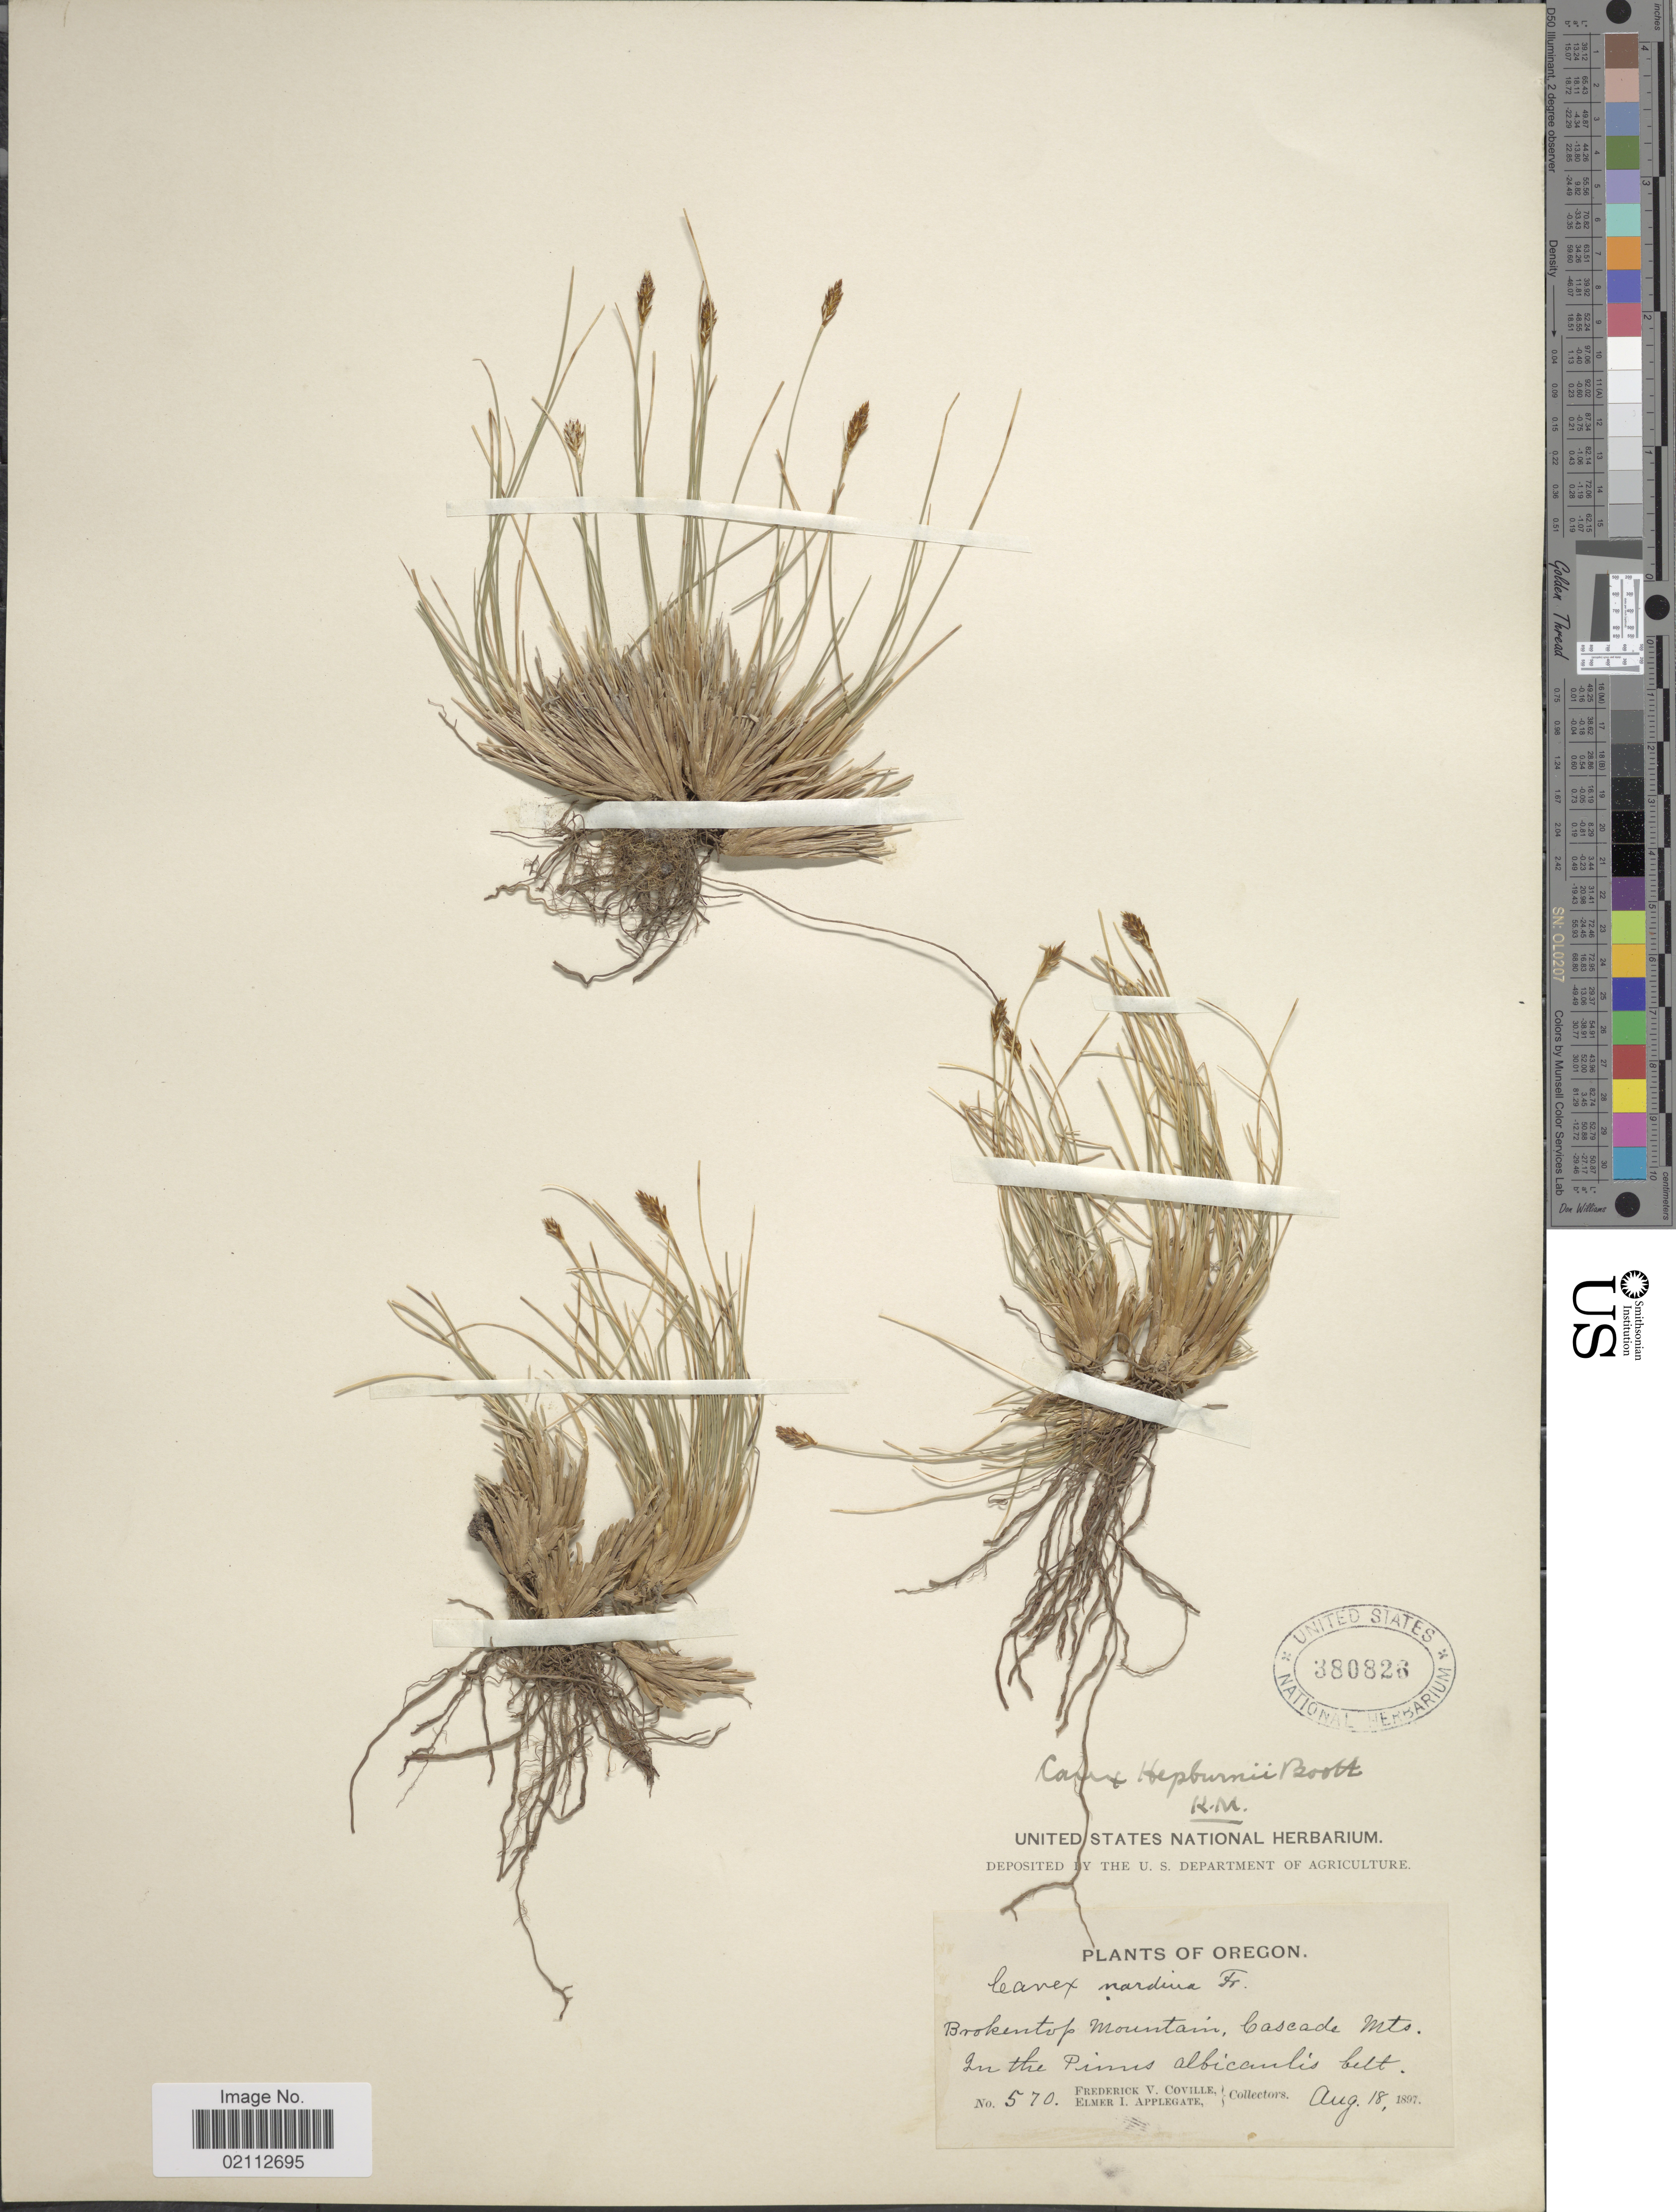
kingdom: Plantae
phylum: Tracheophyta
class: Liliopsida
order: Poales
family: Cyperaceae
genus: Carex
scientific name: Carex nardina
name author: (Hornem.) Fr.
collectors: F. V. Coville & E. I. Applegate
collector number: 570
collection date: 1897-08-18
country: United States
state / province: Oregon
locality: Brokentop Mountain, Cascade Mts.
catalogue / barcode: US 380826